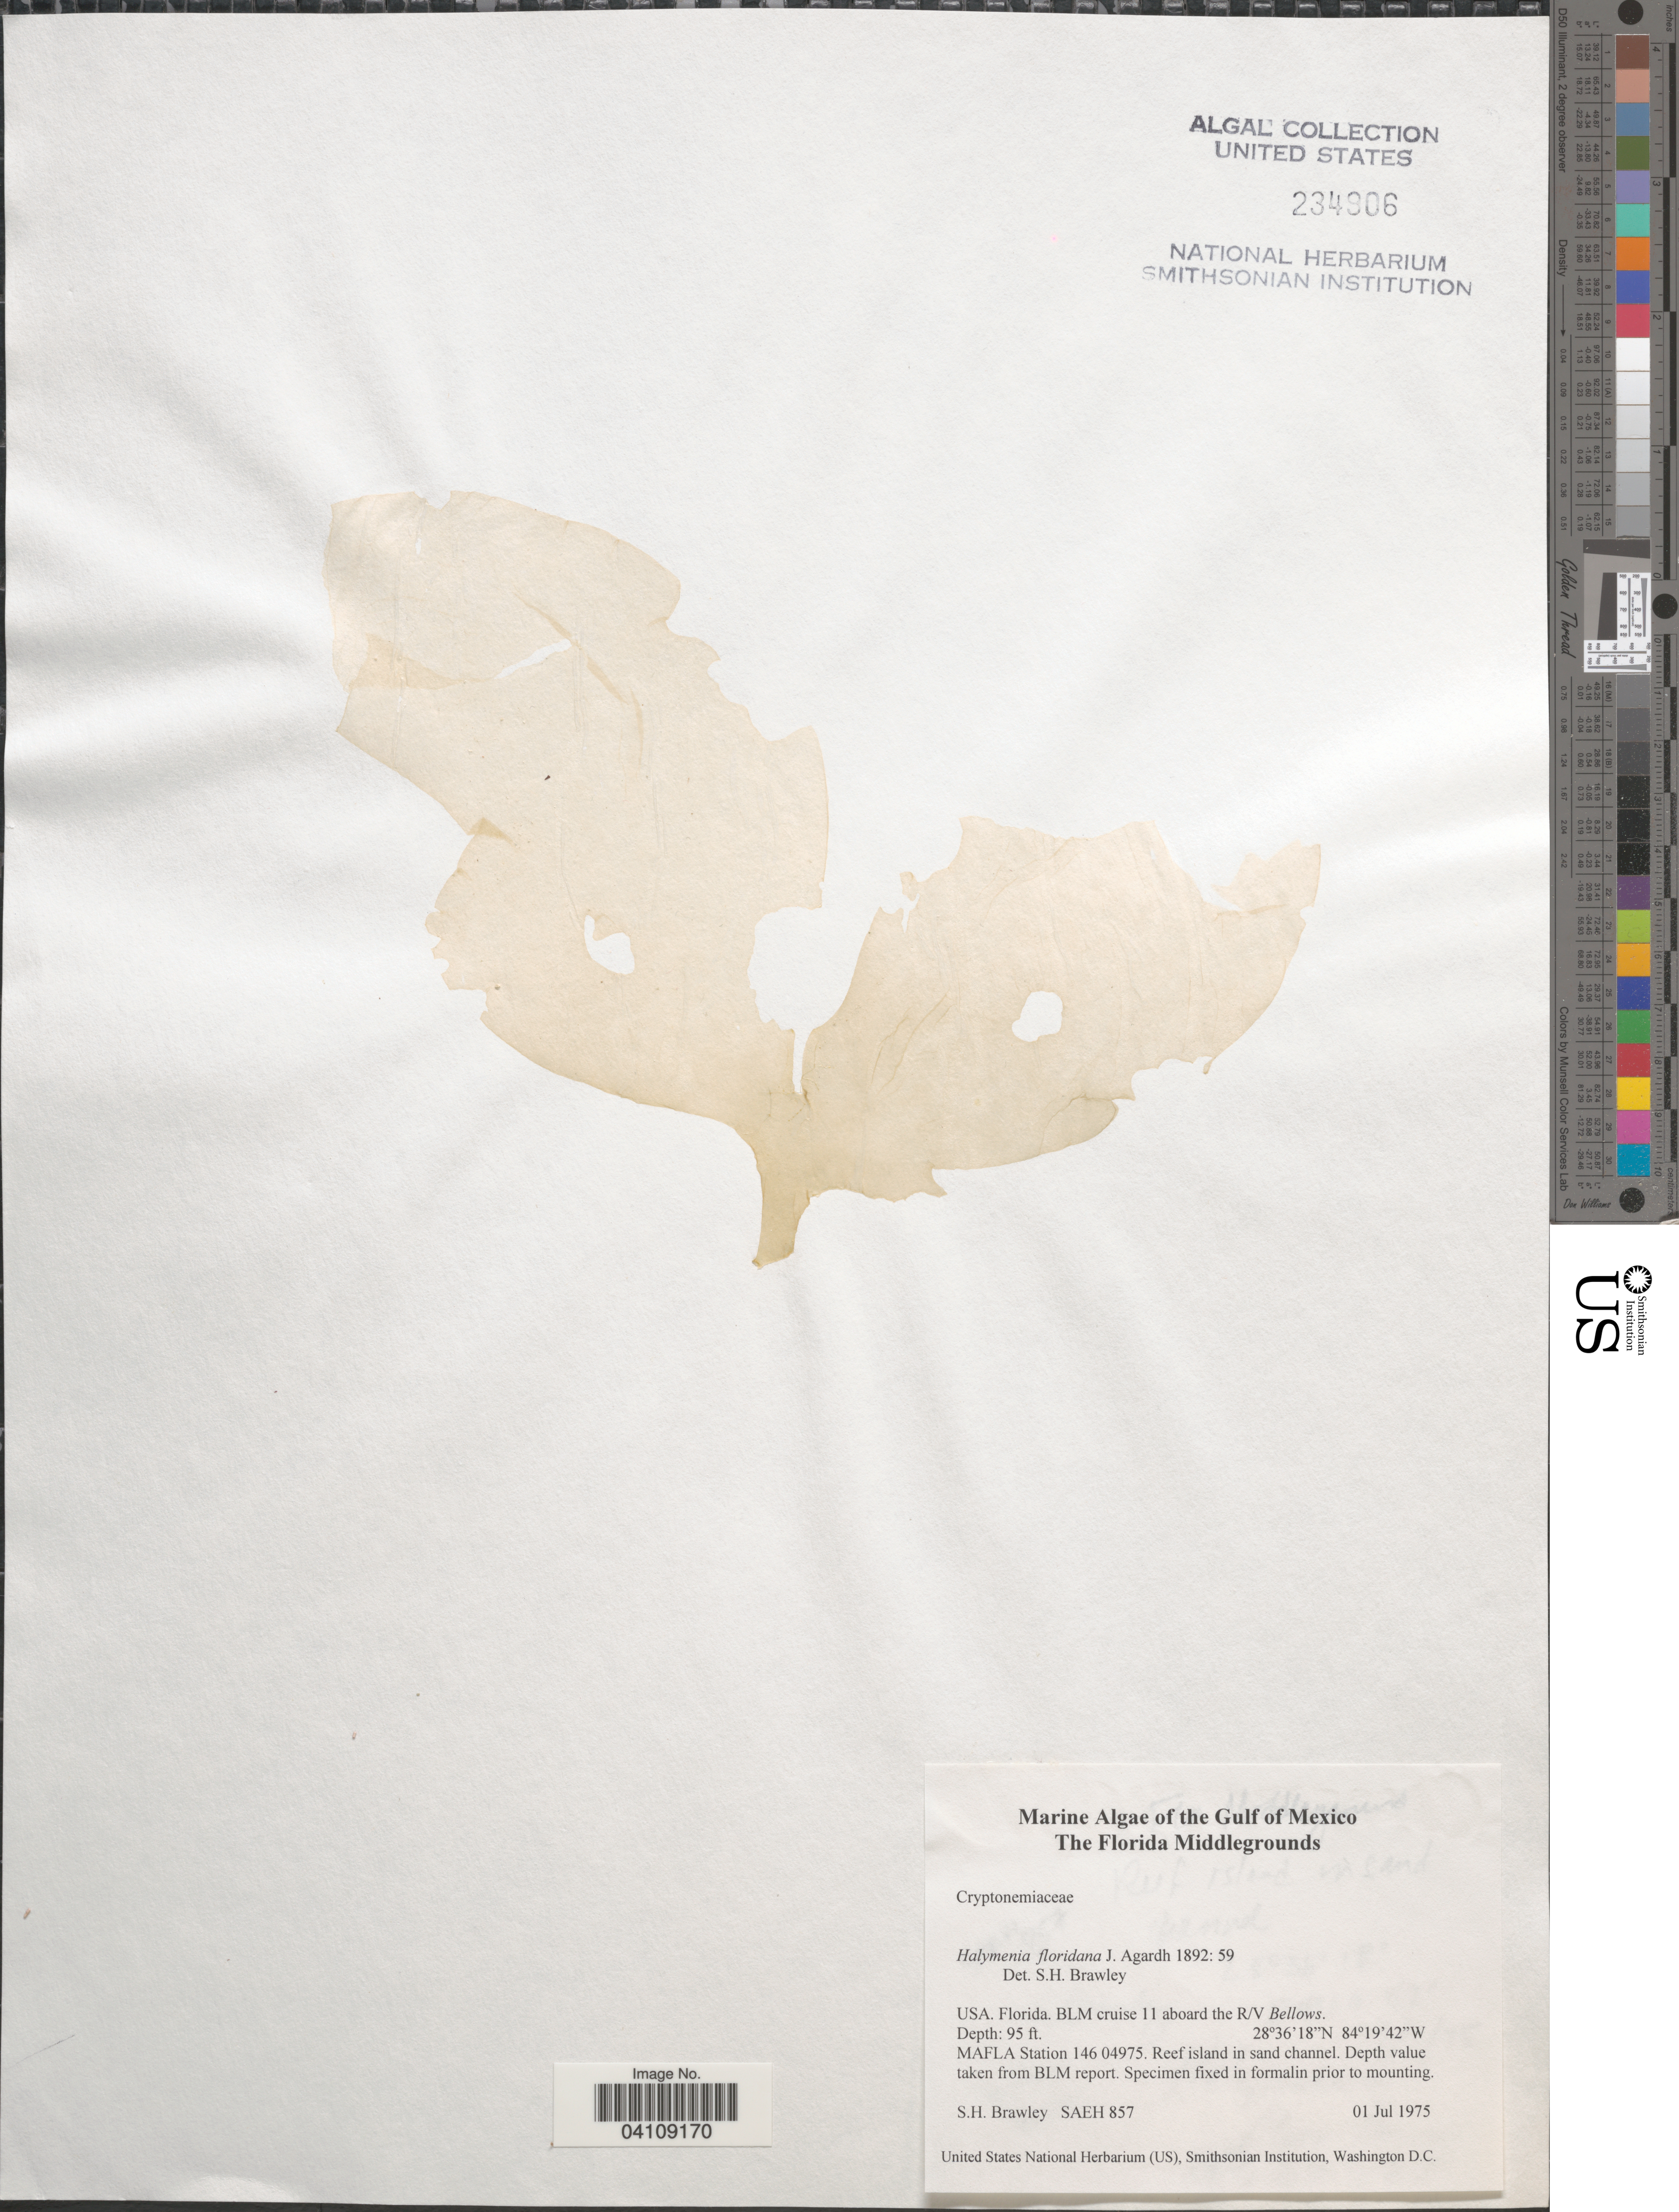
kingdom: Plantae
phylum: Rhodophyta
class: Florideophyceae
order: Halymeniales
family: Halymeniaceae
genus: Halymenia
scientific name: Halymenia floridana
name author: J. Agardh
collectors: S. Brawley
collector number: SAEH 857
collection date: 1975-07-01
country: United States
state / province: Florida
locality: Gulf of Mexico. The Florida Middlegrounds. Florida. BLM cruise 11 aboard the R/V Bellows. MAFLA Station 146 04975.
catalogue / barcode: US 234906